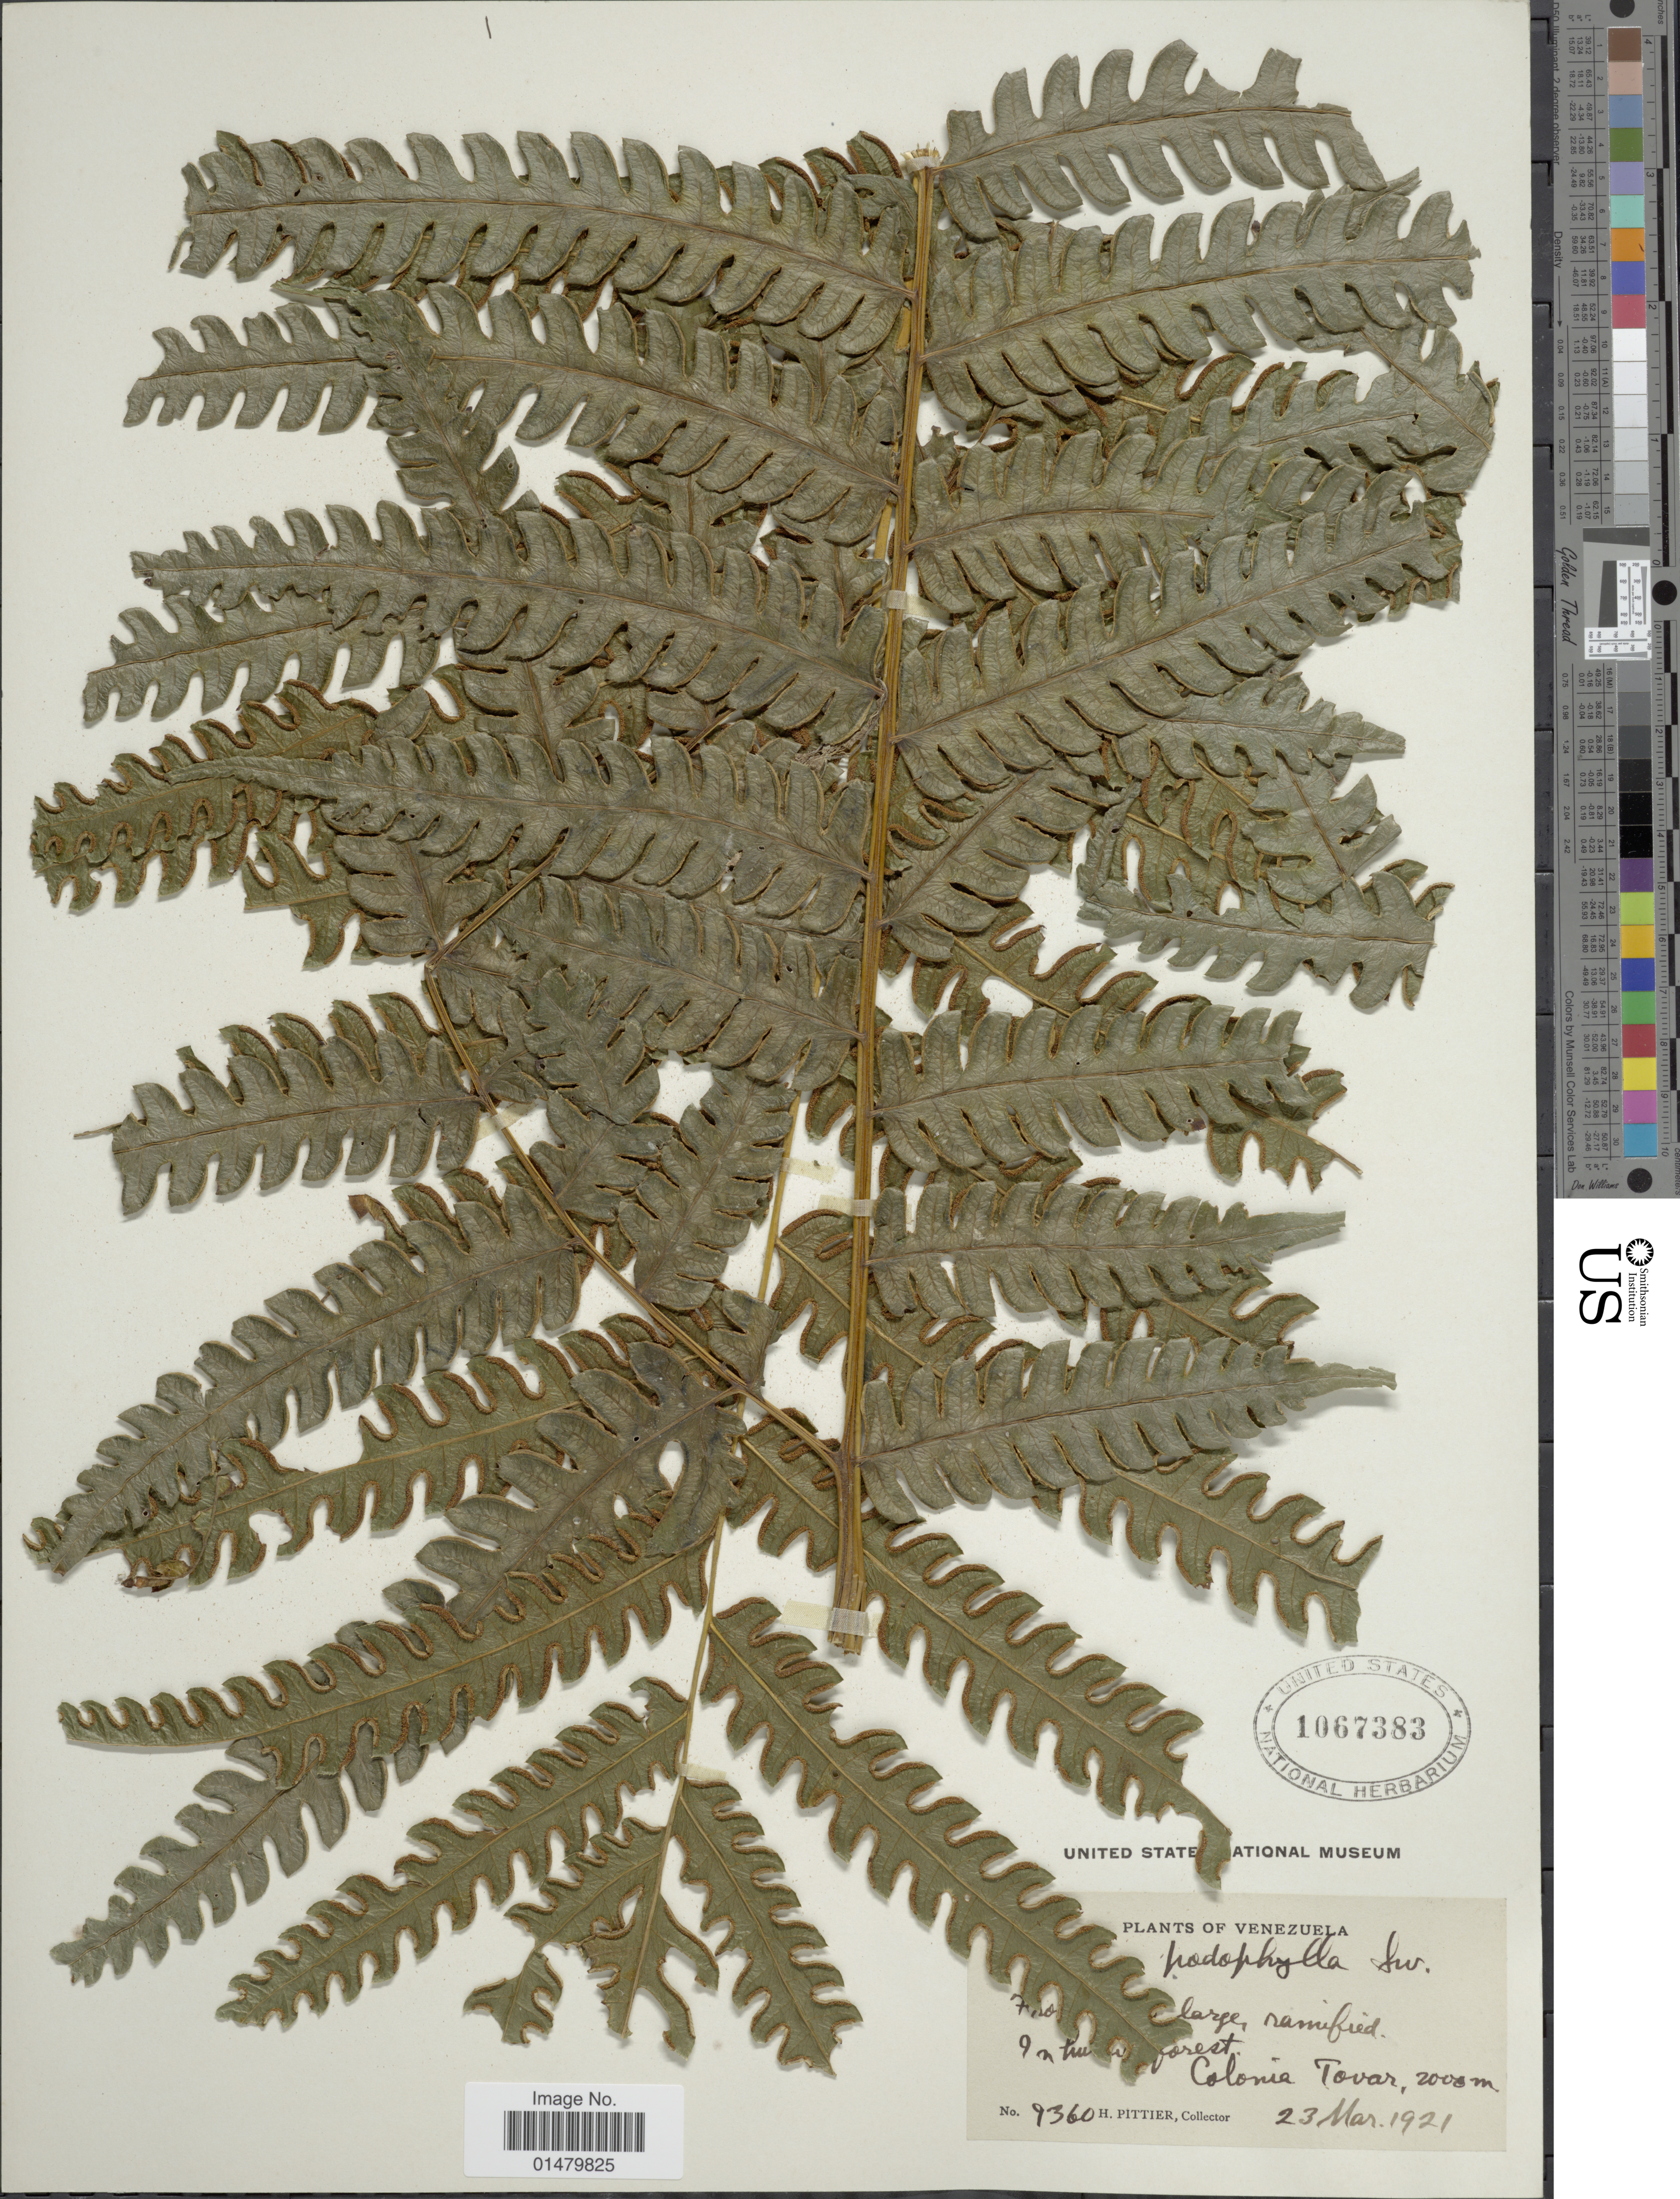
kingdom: Plantae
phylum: Tracheophyta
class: Polypodiopsida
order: Polypodiales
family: Pteridaceae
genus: Pteris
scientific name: Pteris podophylla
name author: Sw.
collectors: H. F. Pittier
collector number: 9360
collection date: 1921-03-23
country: Venezuela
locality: Colonia Tovar.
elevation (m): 2000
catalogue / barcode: US 1067383